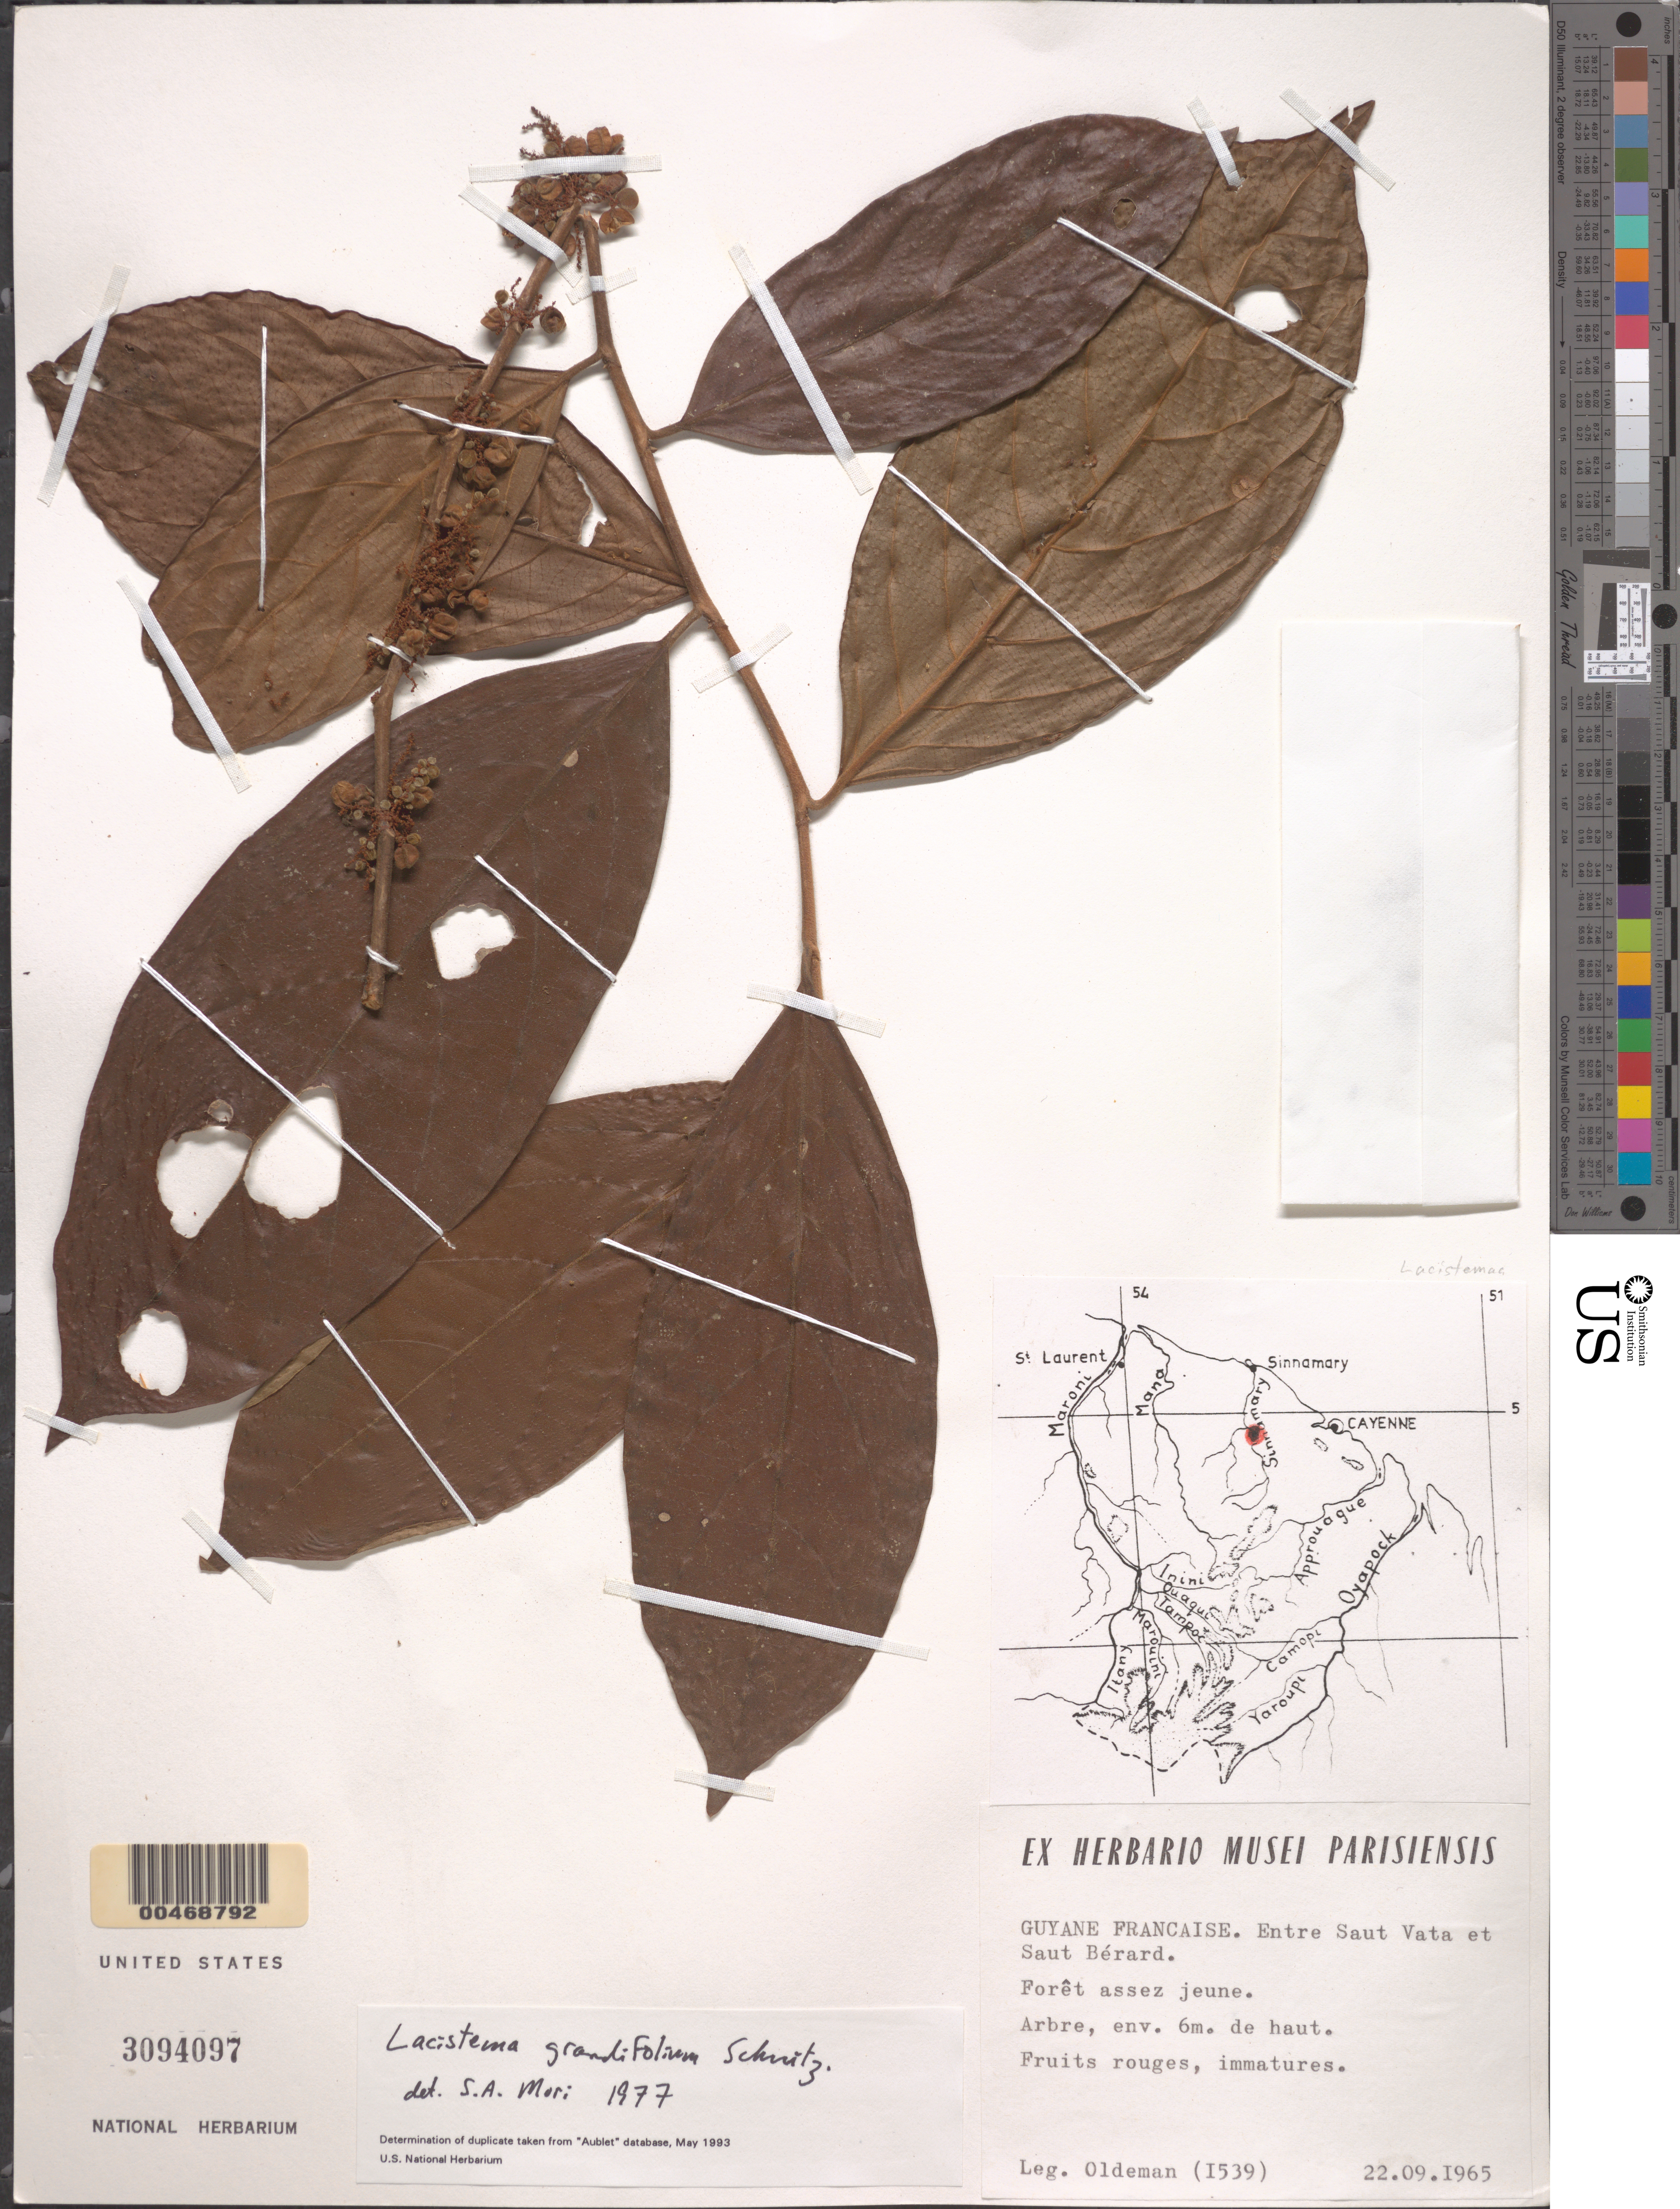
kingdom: Plantae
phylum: Tracheophyta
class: Magnoliopsida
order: Malpighiales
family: Lacistemataceae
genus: Lacistema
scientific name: Lacistema grandifolium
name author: Schnizl.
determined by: Mori, Scott A.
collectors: R. Oldeman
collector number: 1539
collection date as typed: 22-Sep-65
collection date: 1965-09-22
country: French Guiana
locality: Saut Vata to Saut Bérard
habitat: Young forest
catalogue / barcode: US 3094097